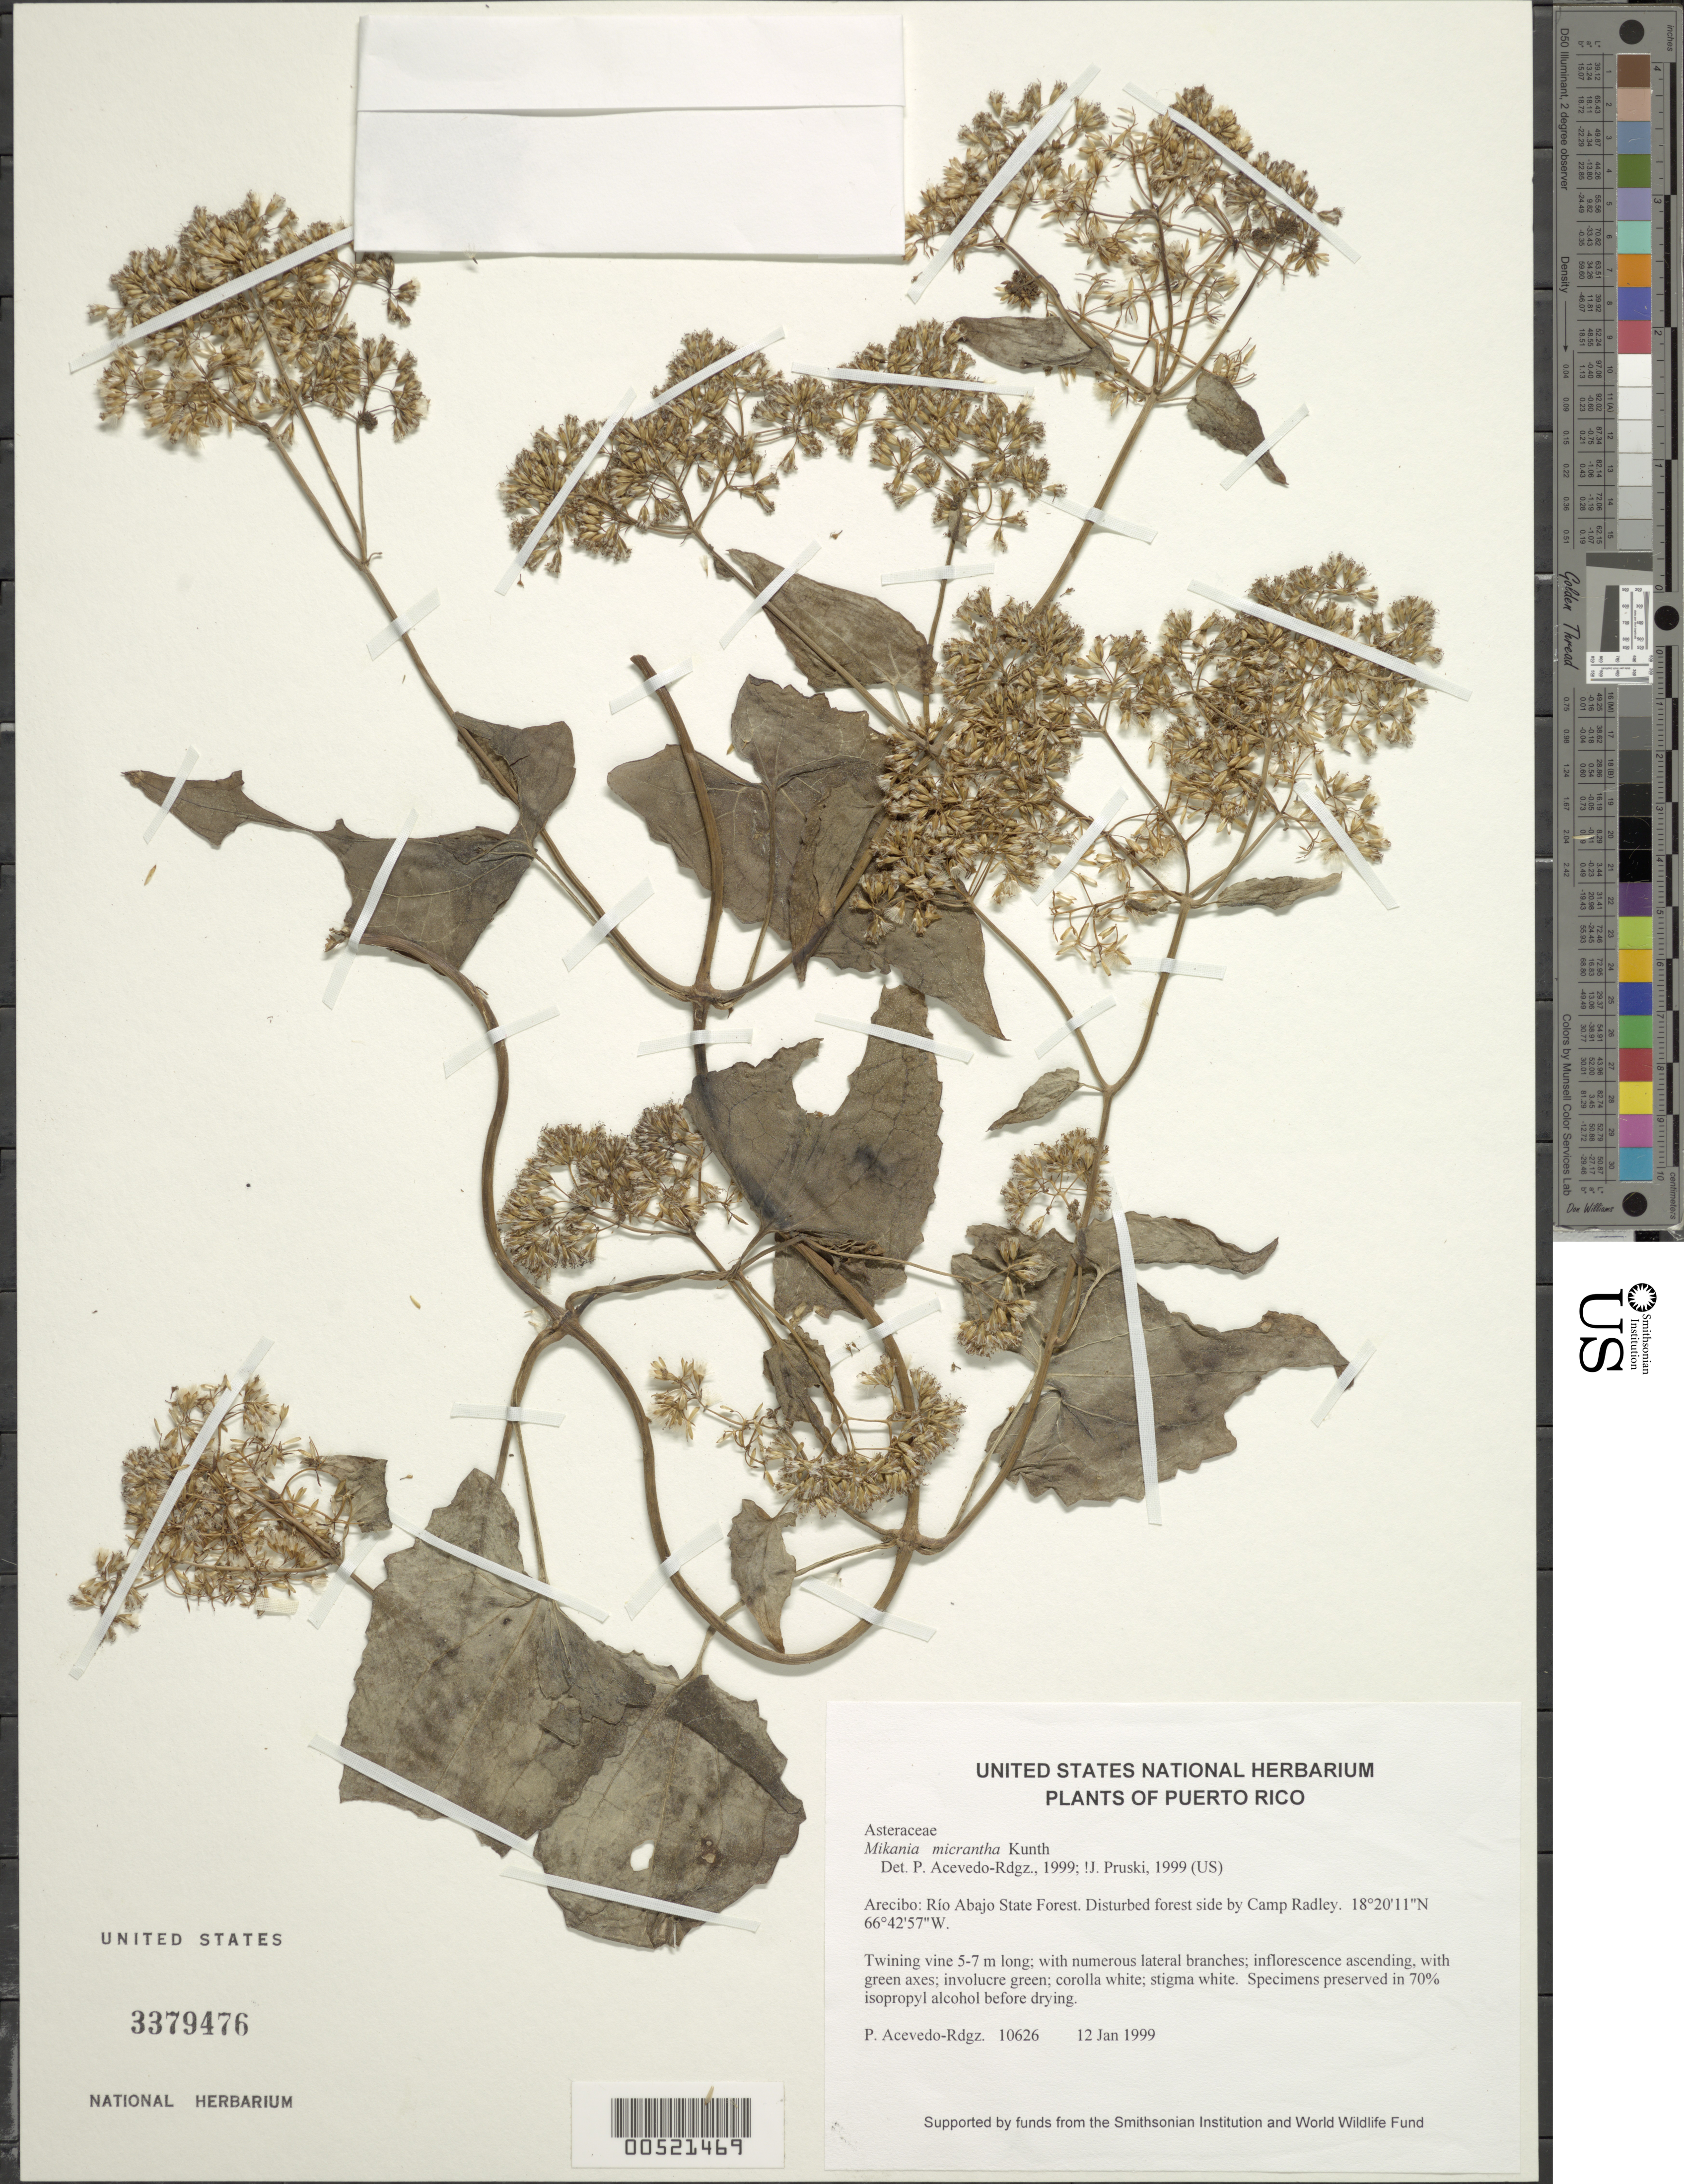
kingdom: Plantae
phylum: Tracheophyta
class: Magnoliopsida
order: Asterales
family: Asteraceae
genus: Mikania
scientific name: Mikania micrantha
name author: Kunth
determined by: Acevedo-Rodríguez, P., (BOT), Smithsonian Institution - National Museum of Natural History (UNITED STATES)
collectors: P. Acevedo-Rodr.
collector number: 10626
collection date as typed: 12 Jan 1999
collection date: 1999-01-12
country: Puerto Rico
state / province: Arecibo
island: Puerto Rico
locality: Arecibo; Río Abajo State Forest. Disturbed forest side by Camp Radley.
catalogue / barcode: US 3379476